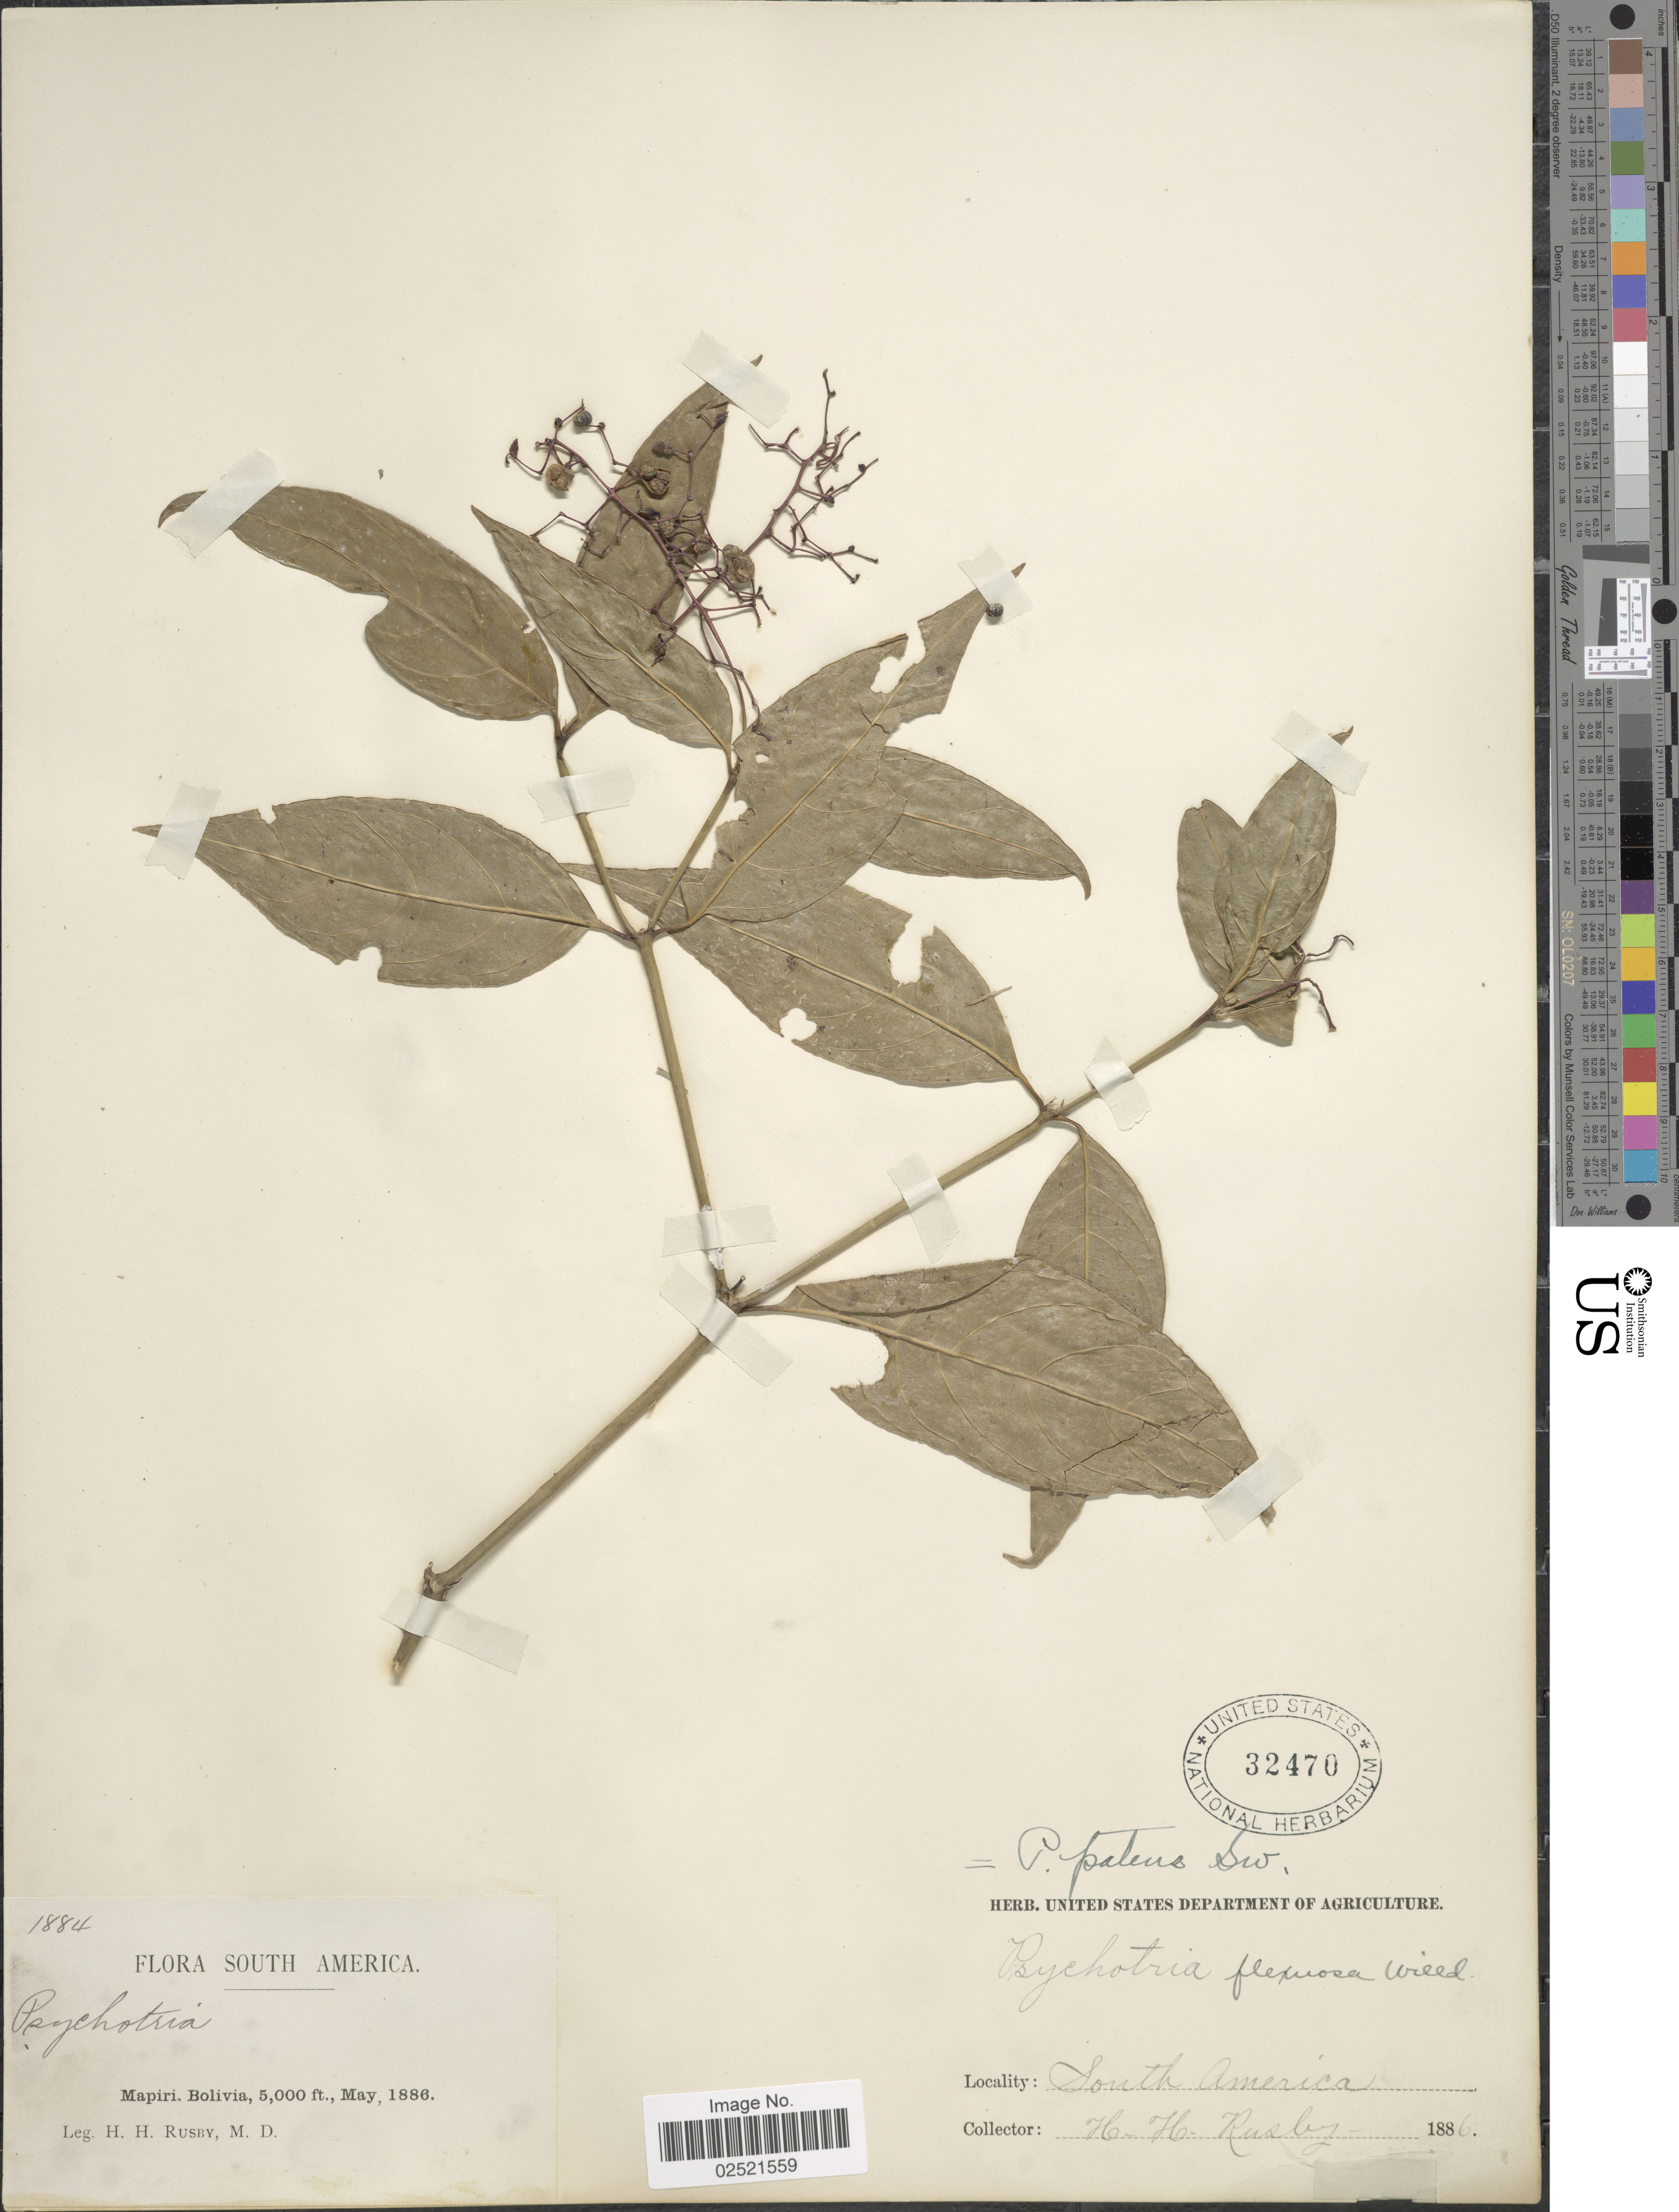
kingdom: Plantae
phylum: Tracheophyta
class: Magnoliopsida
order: Gentianales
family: Rubiaceae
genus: Psychotria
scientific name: Psychotria patens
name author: Sw.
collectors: H. H. Rusby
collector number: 1884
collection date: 1886-05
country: Bolivia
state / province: La Páz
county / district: Larecaja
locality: Mapiri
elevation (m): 1524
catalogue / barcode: US 32470